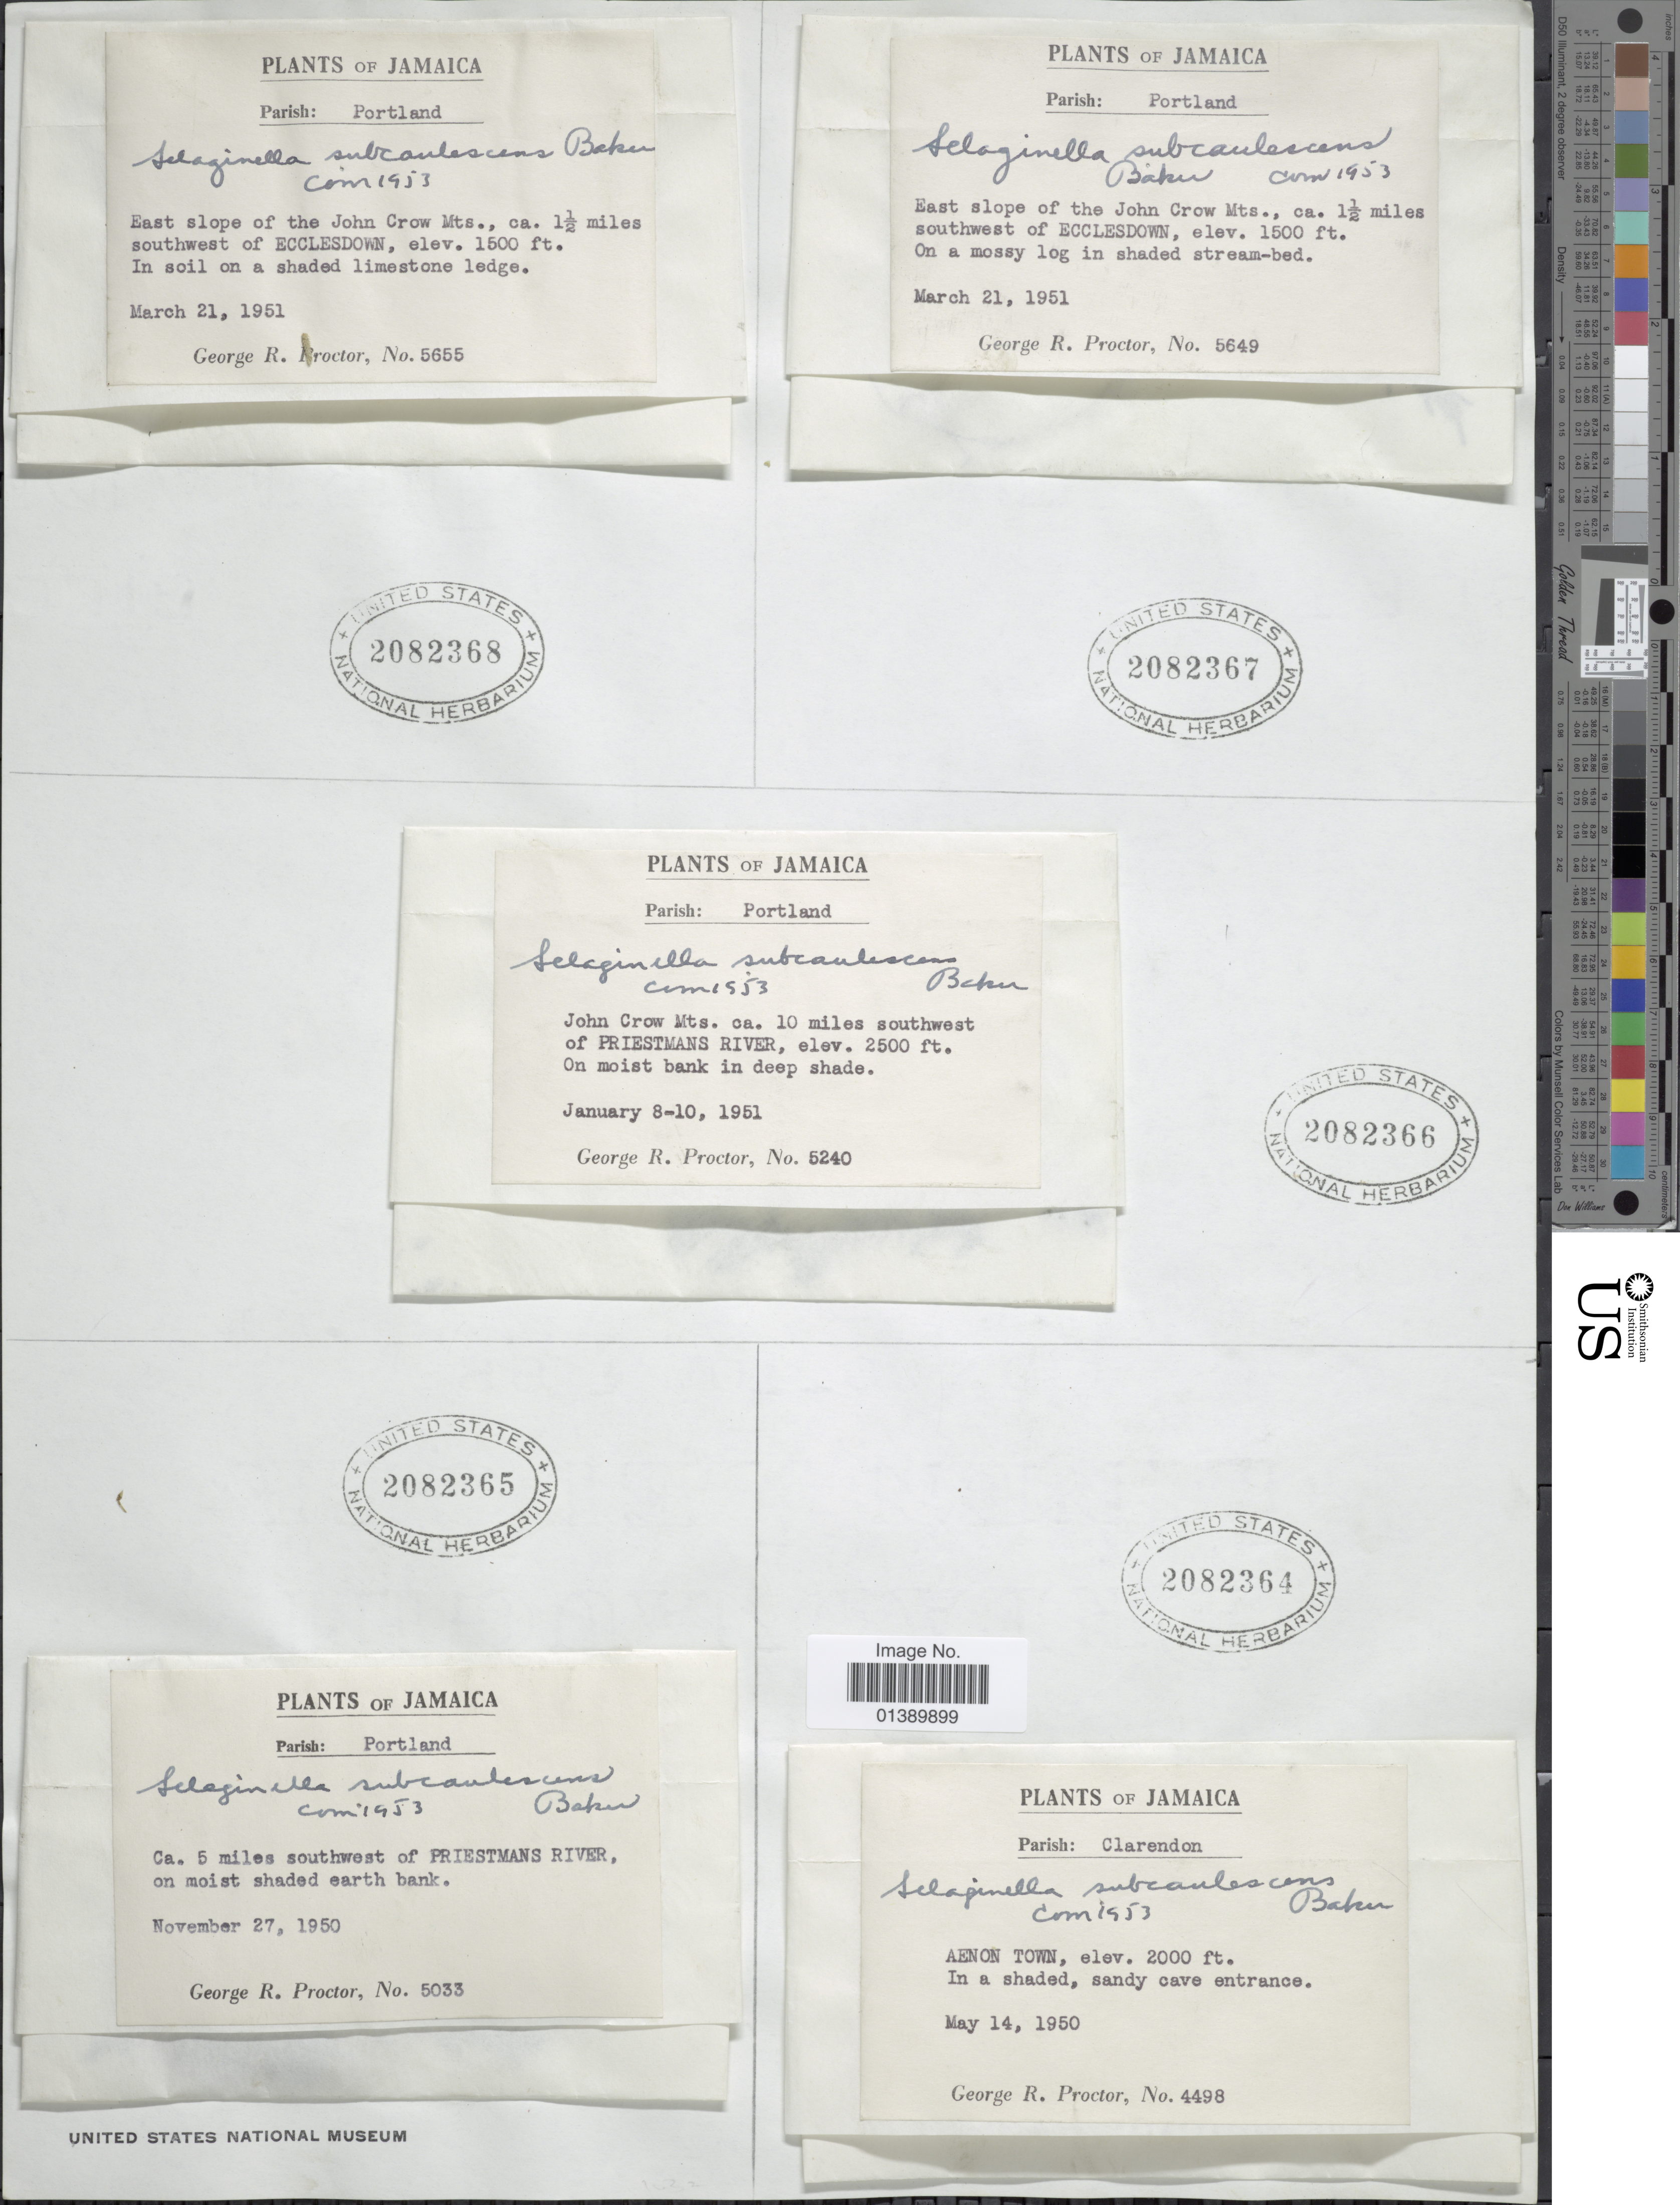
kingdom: Plantae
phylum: Tracheophyta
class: Lycopodiopsida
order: Selaginellales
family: Selaginellaceae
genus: Selaginella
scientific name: Selaginella subcaulescens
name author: Baker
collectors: G. R. Proctor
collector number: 5649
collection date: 1951-03-21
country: Jamaica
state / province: Portland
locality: East slope of the John Crow Mts, ca. 1½ miles southwest of ECCLESDOWN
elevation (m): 457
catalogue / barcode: US 2082367-4